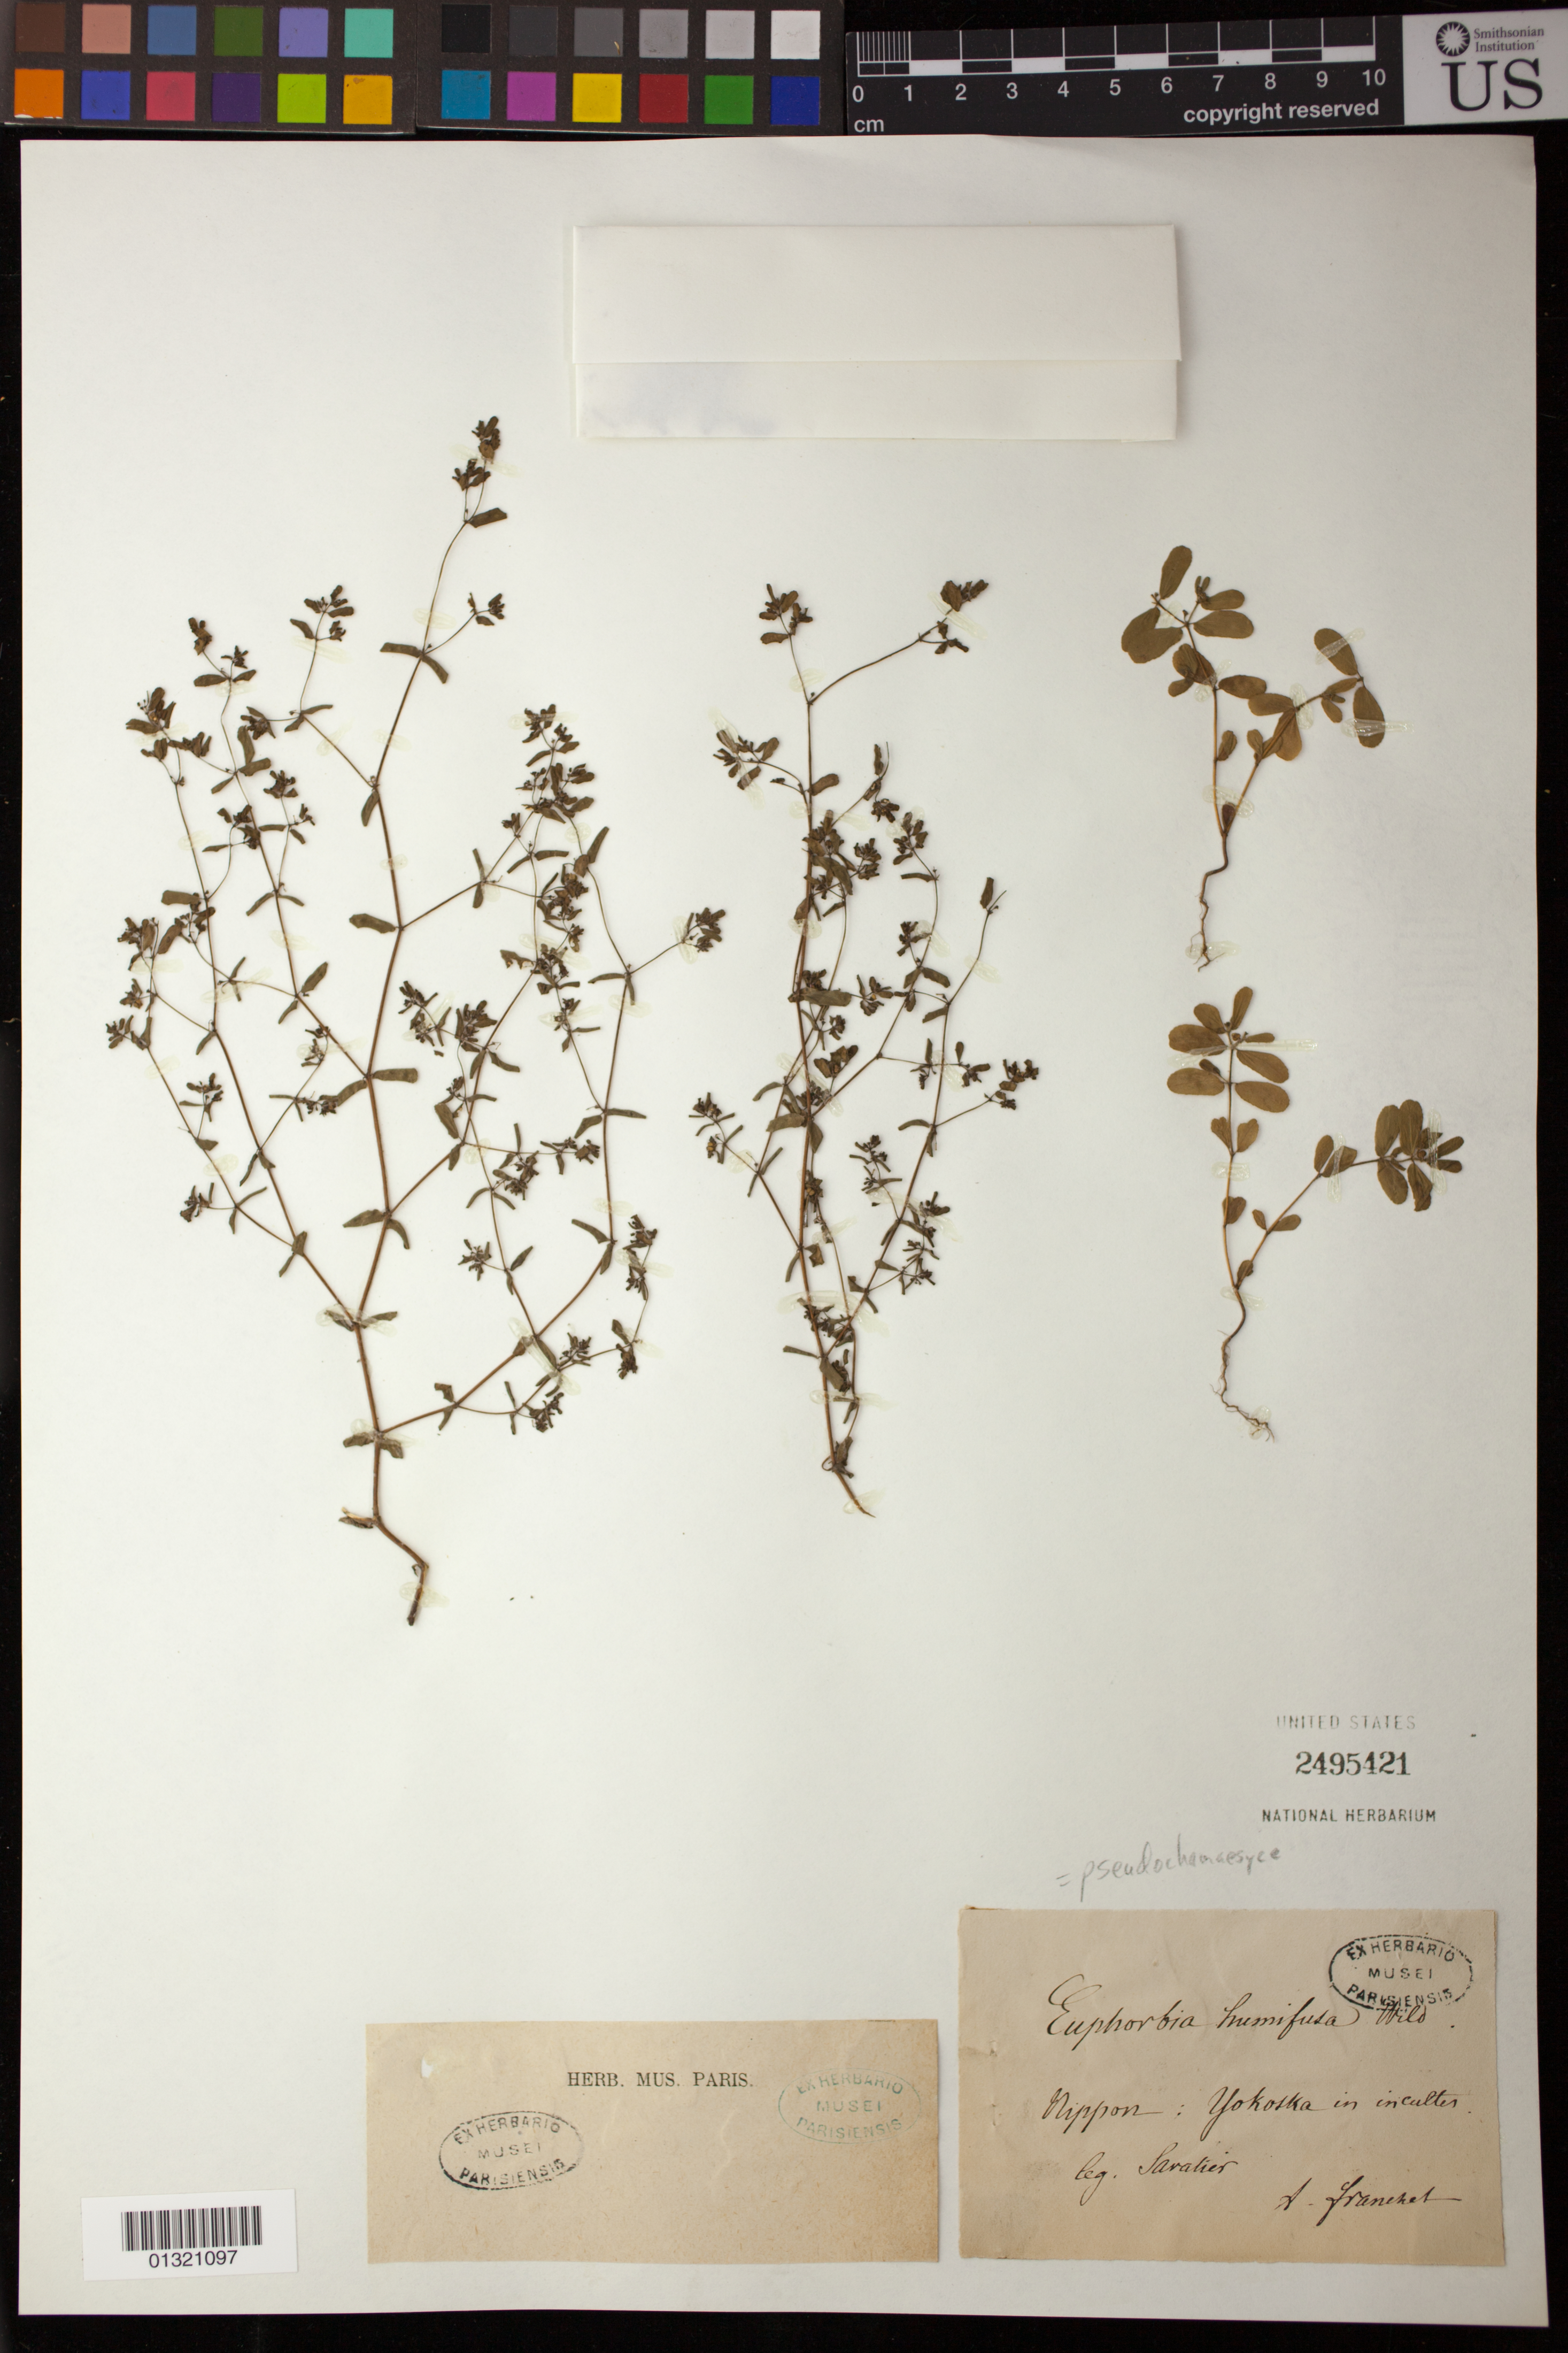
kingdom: Plantae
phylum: Tracheophyta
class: Magnoliopsida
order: Malpighiales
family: Euphorbiaceae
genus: Euphorbia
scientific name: Euphorbia humifusa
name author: Willd. ex Schlecht.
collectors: P. Savatier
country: Japan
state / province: Kanagawa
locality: Yokoska [Yokosuka]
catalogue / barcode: US 2495421